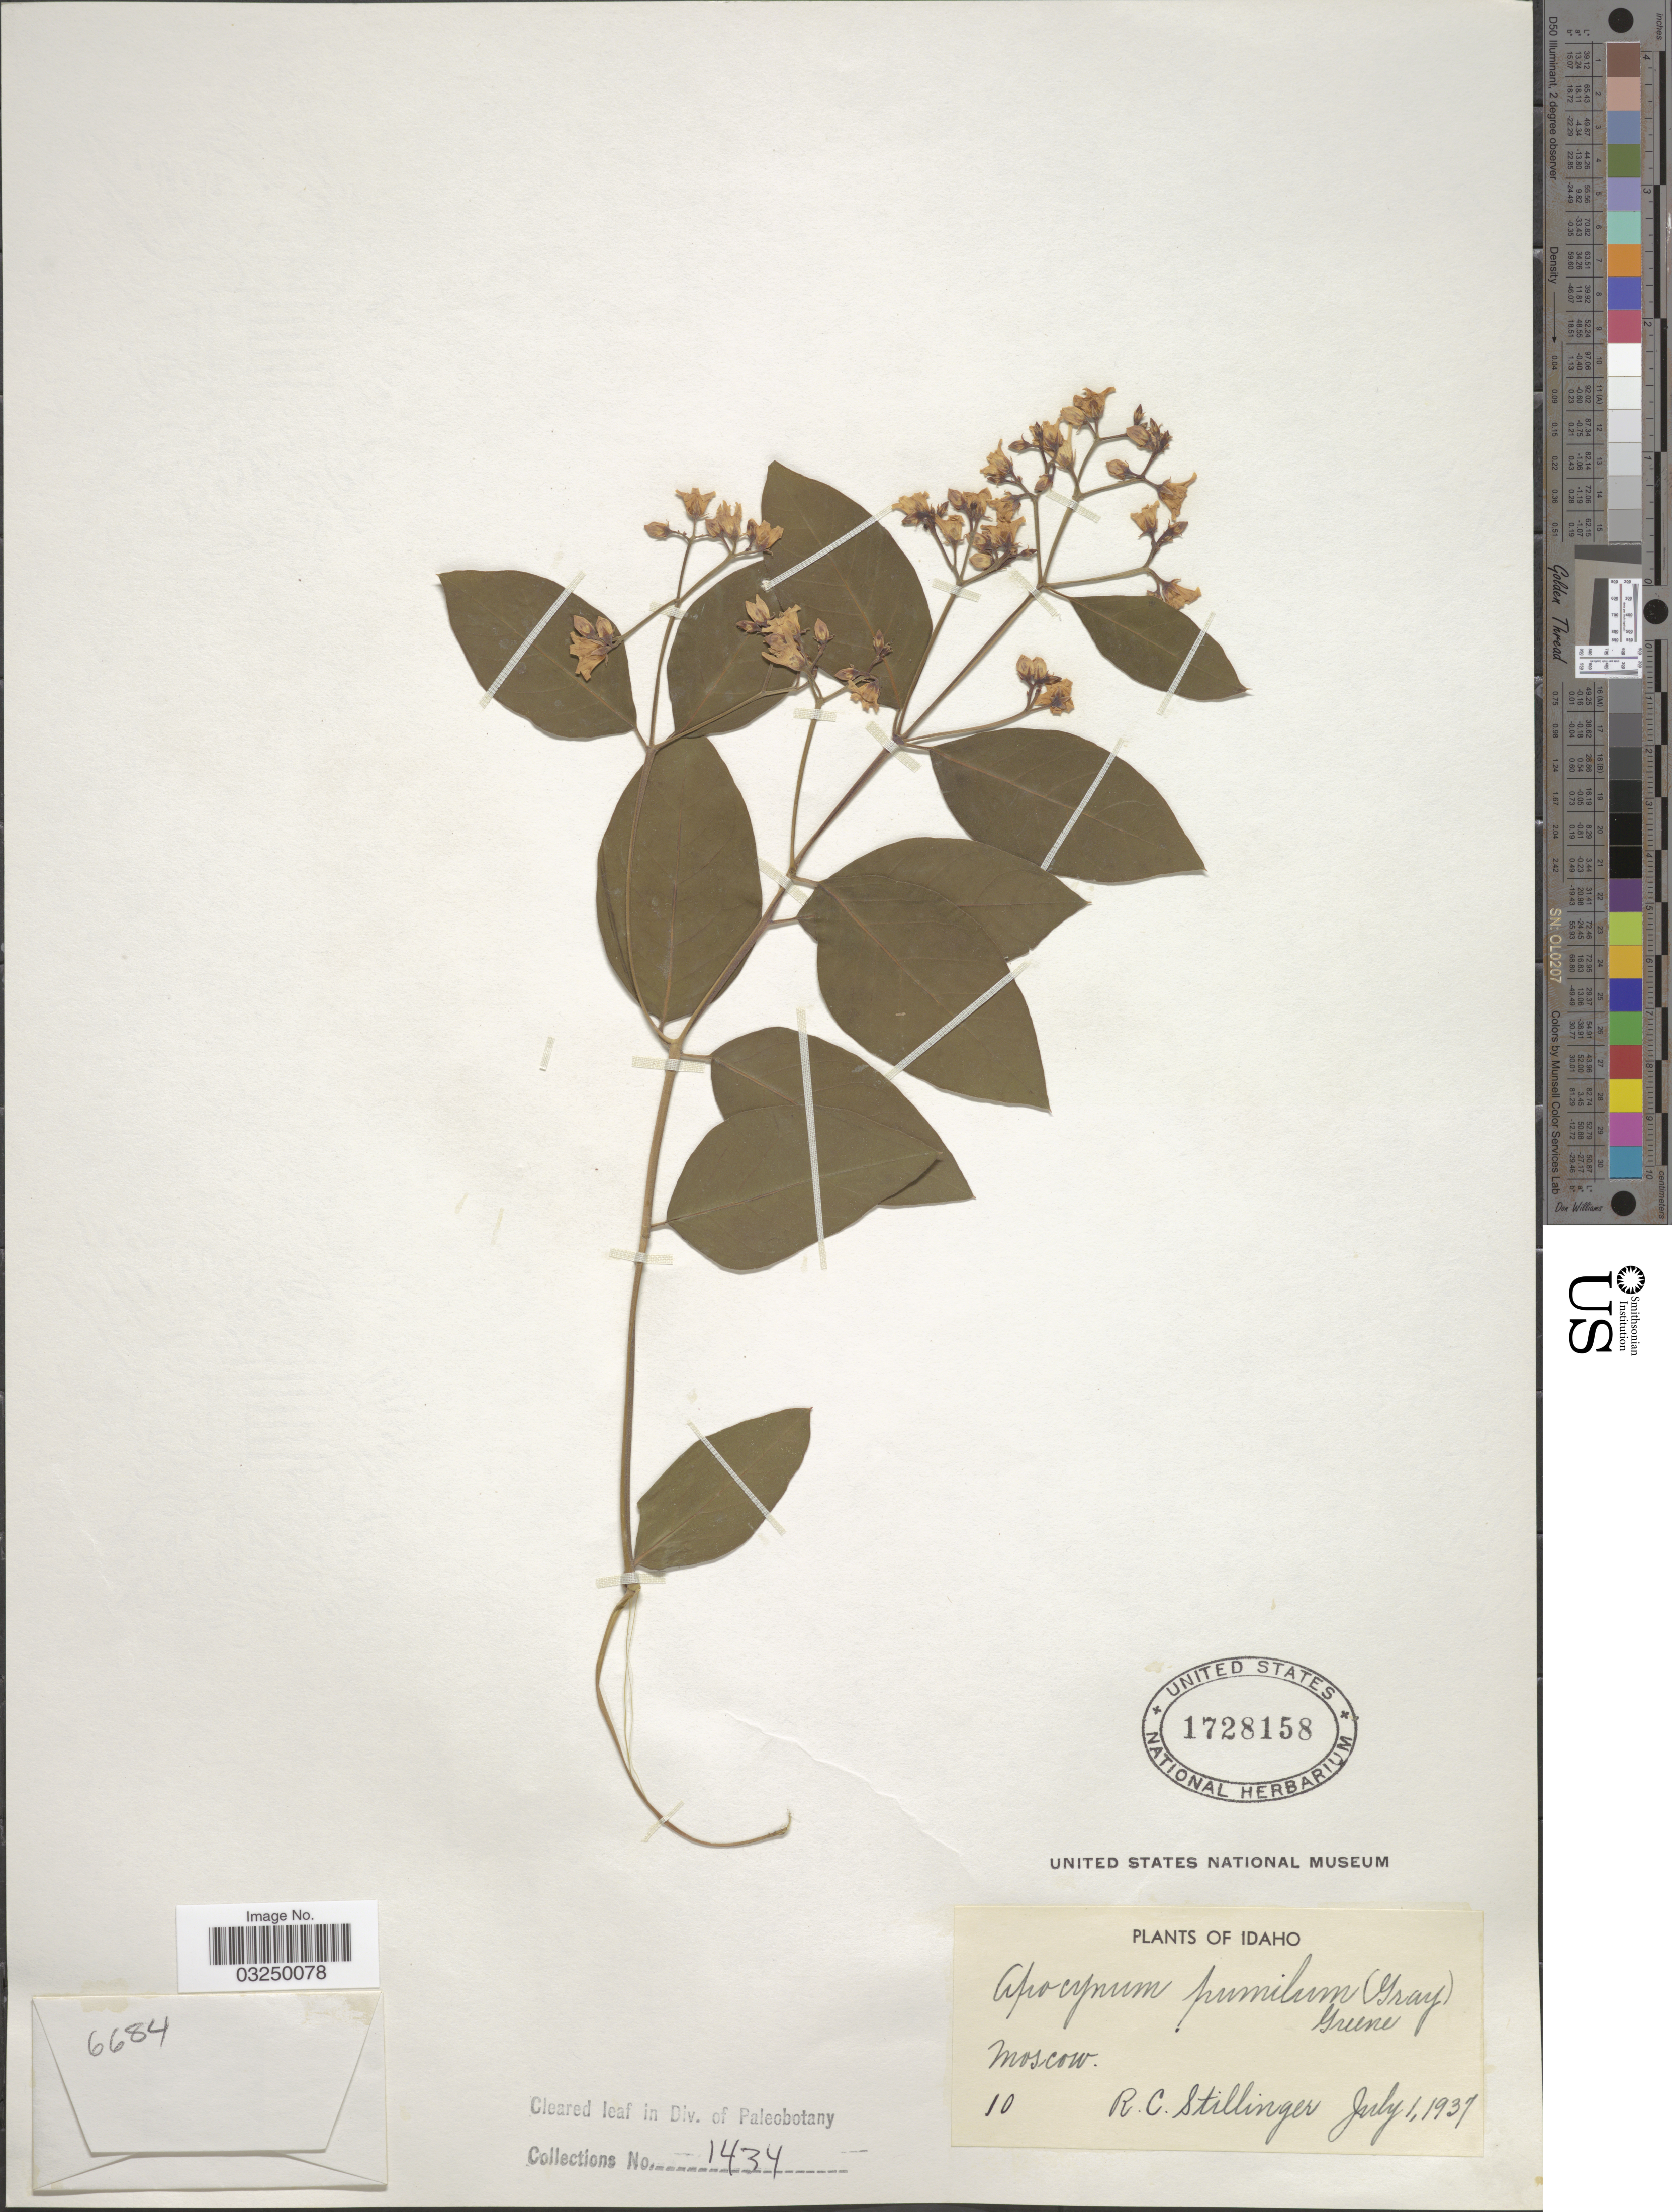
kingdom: Plantae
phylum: Tracheophyta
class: Magnoliopsida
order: Gentianales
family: Apocynaceae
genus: Apocynum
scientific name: Apocynum pumilum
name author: (A. Gray) Greene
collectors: R. Stillinger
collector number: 10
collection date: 1937-07-01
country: United States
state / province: Idaho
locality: Moscow.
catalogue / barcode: US 1728158